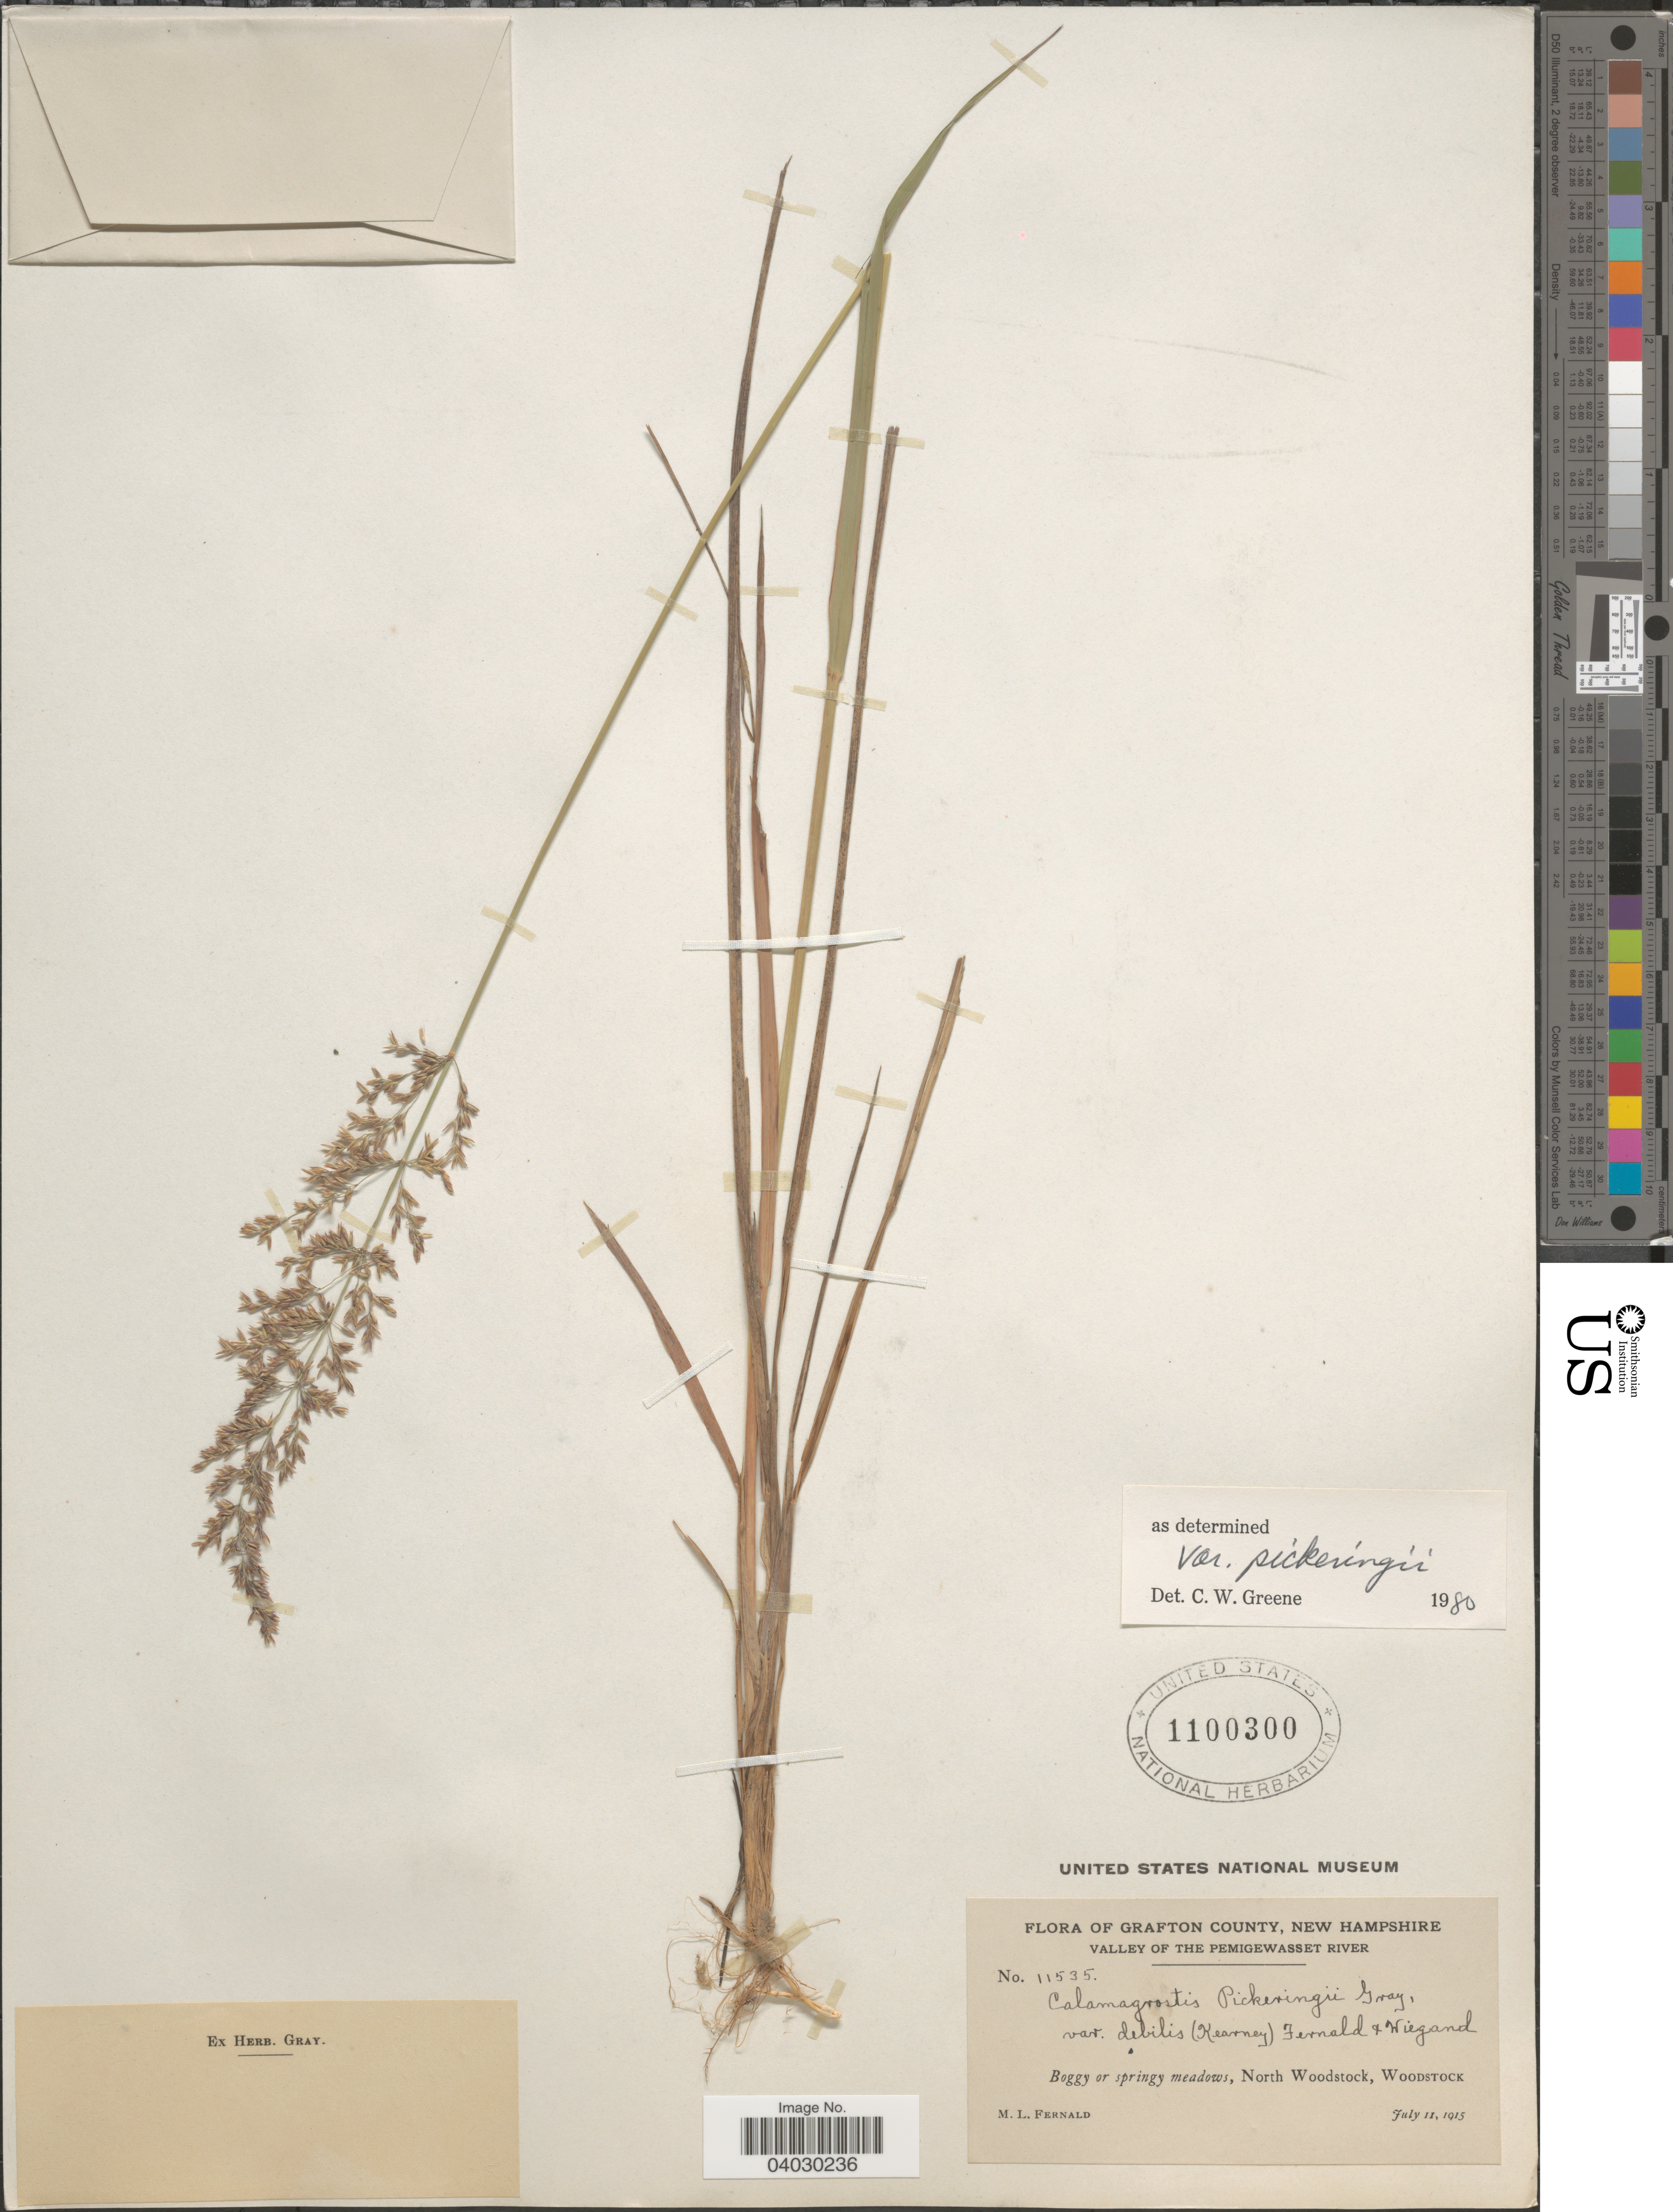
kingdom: Plantae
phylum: Tracheophyta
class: Liliopsida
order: Poales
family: Poaceae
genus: Calamagrostis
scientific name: Calamagrostis pickeringii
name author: A. Gray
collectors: M. L. Fernald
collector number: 11535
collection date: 1915-07-11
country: United States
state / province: New Hampshire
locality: Grafton County. Valley of the Pemigewasset River. North Woodstock, Woodstock.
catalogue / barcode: US 1100300